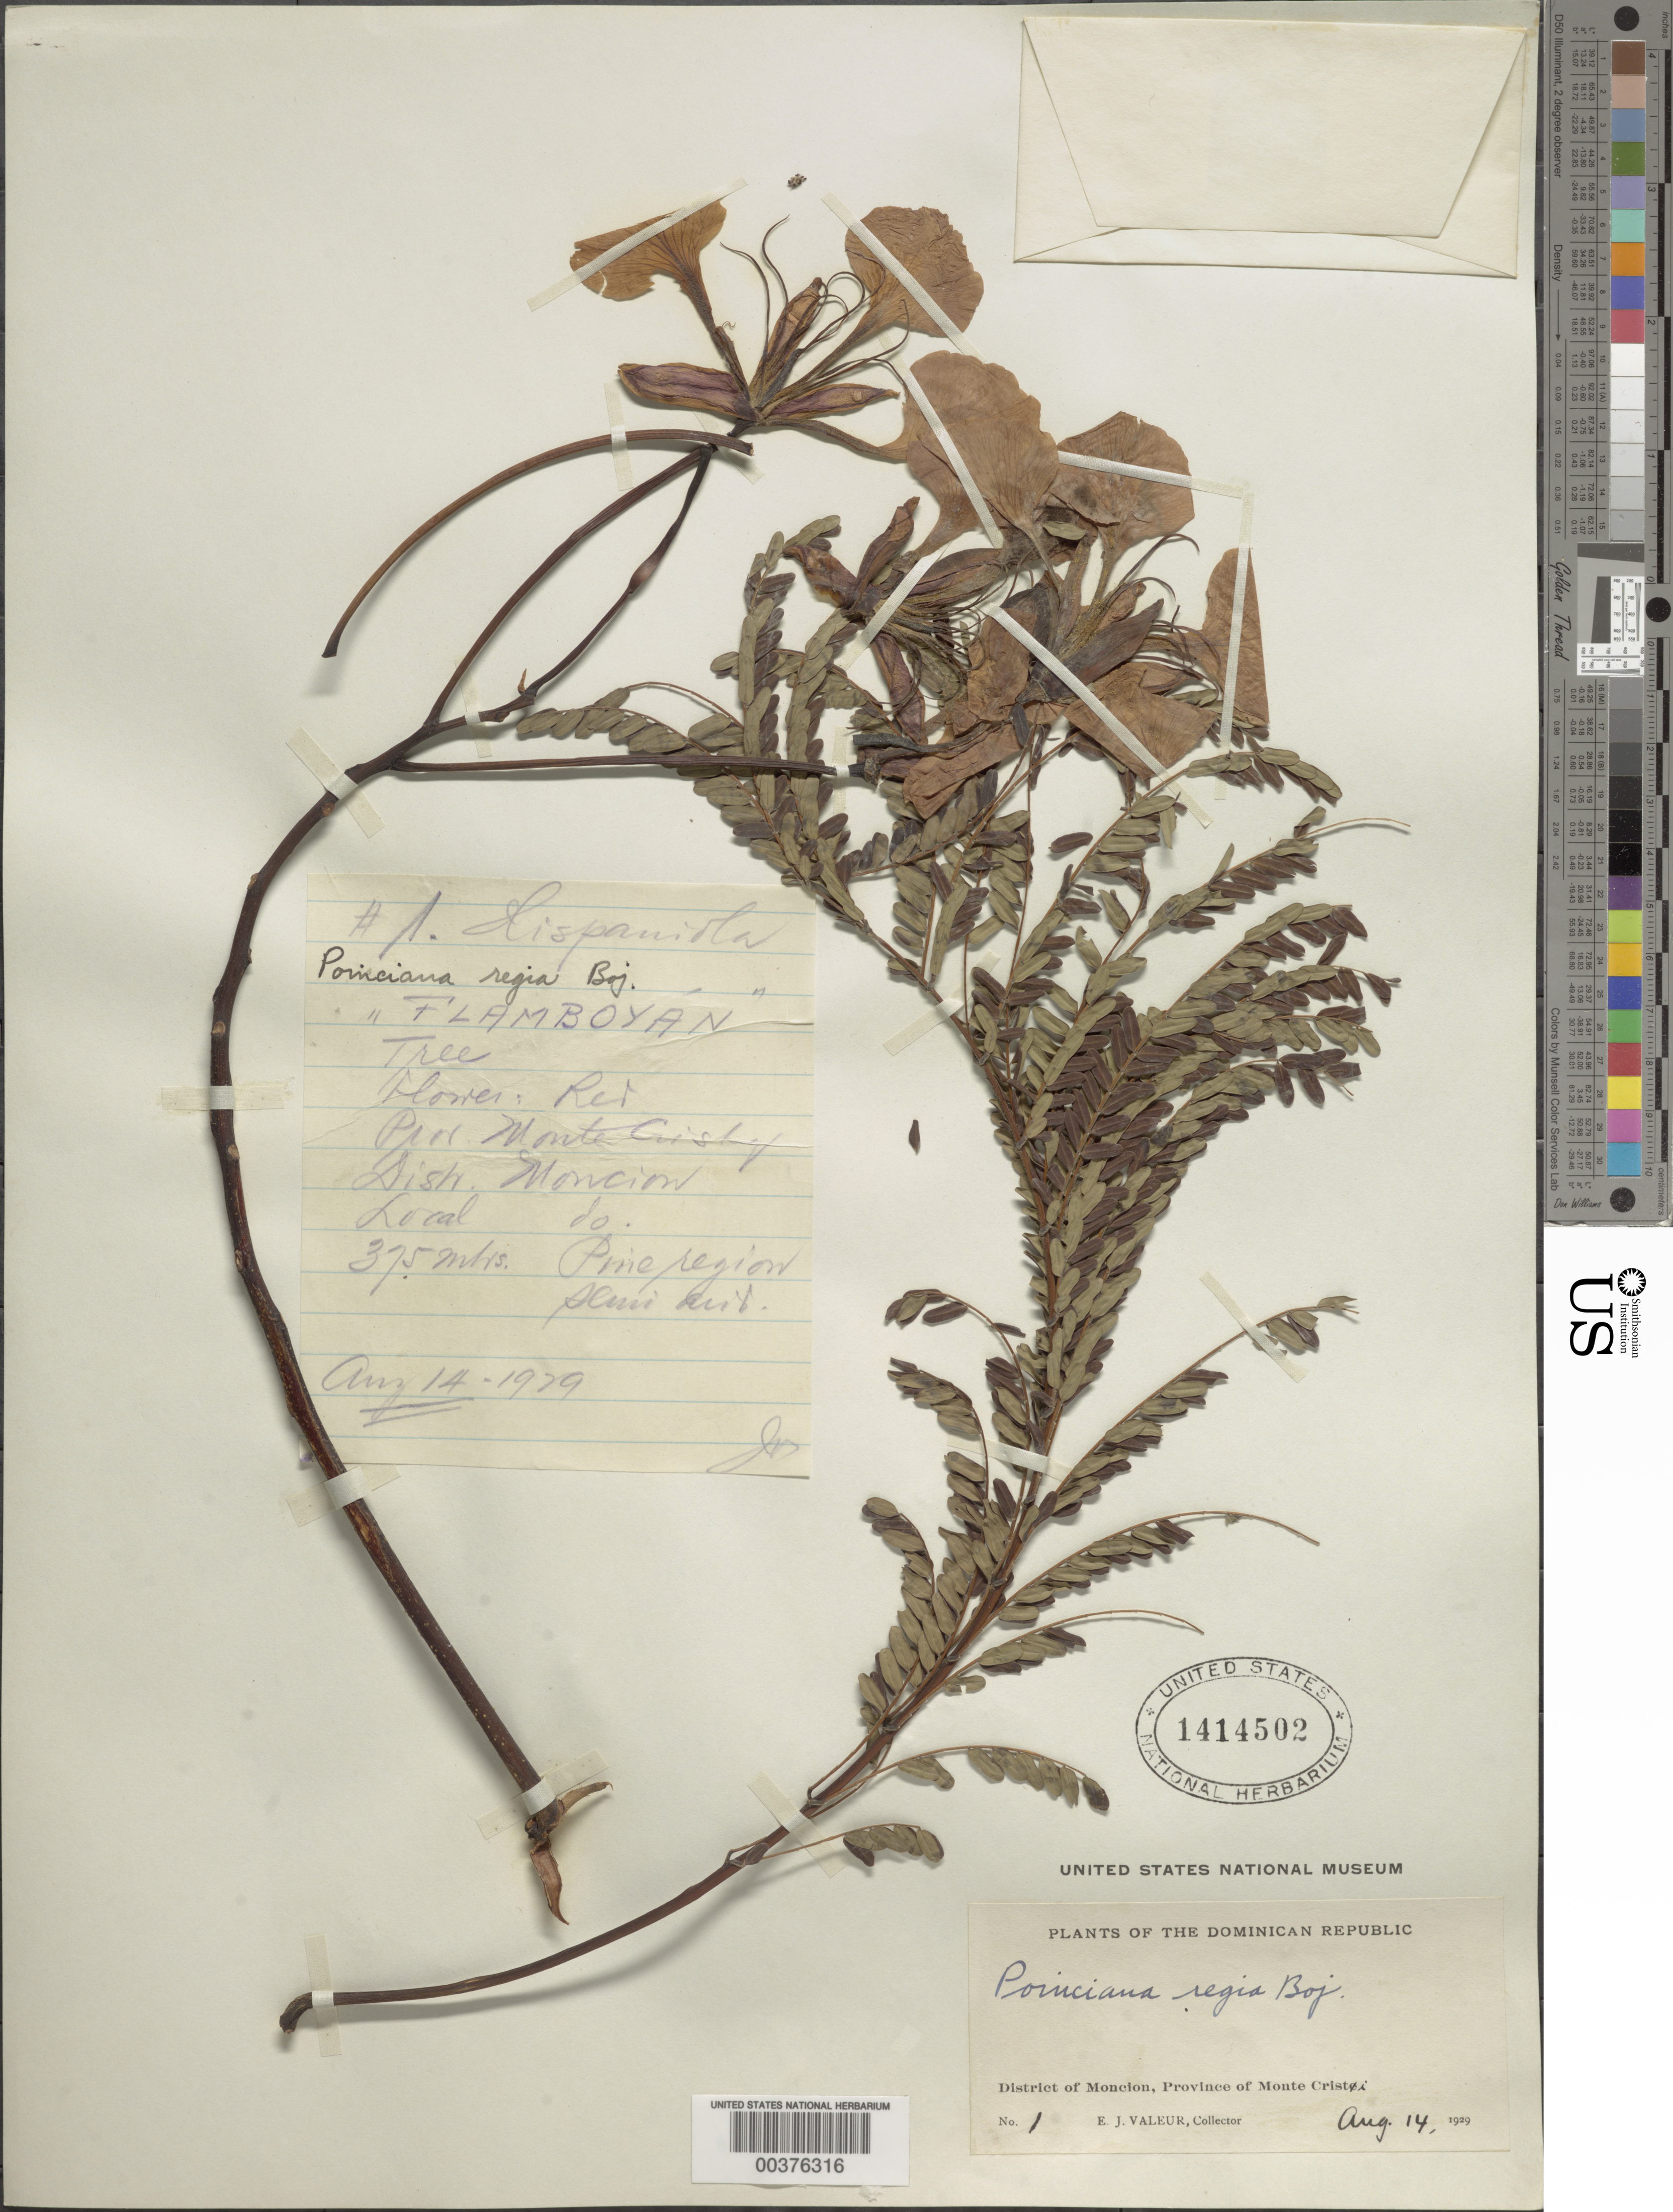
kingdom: Plantae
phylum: Tracheophyta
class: Magnoliopsida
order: Fabales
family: Fabaceae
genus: Delonix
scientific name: Delonix regia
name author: (Bojer ex Hook.) Raf.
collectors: E. Valeur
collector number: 1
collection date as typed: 14 Aug 1929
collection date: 1929-08-14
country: Dominican Republic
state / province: Santiago Rodríguez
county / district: Monción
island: Hispaniola Island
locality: Moncion dist. [province originally recorded as monte cristi.]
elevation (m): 375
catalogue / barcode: US 1414502